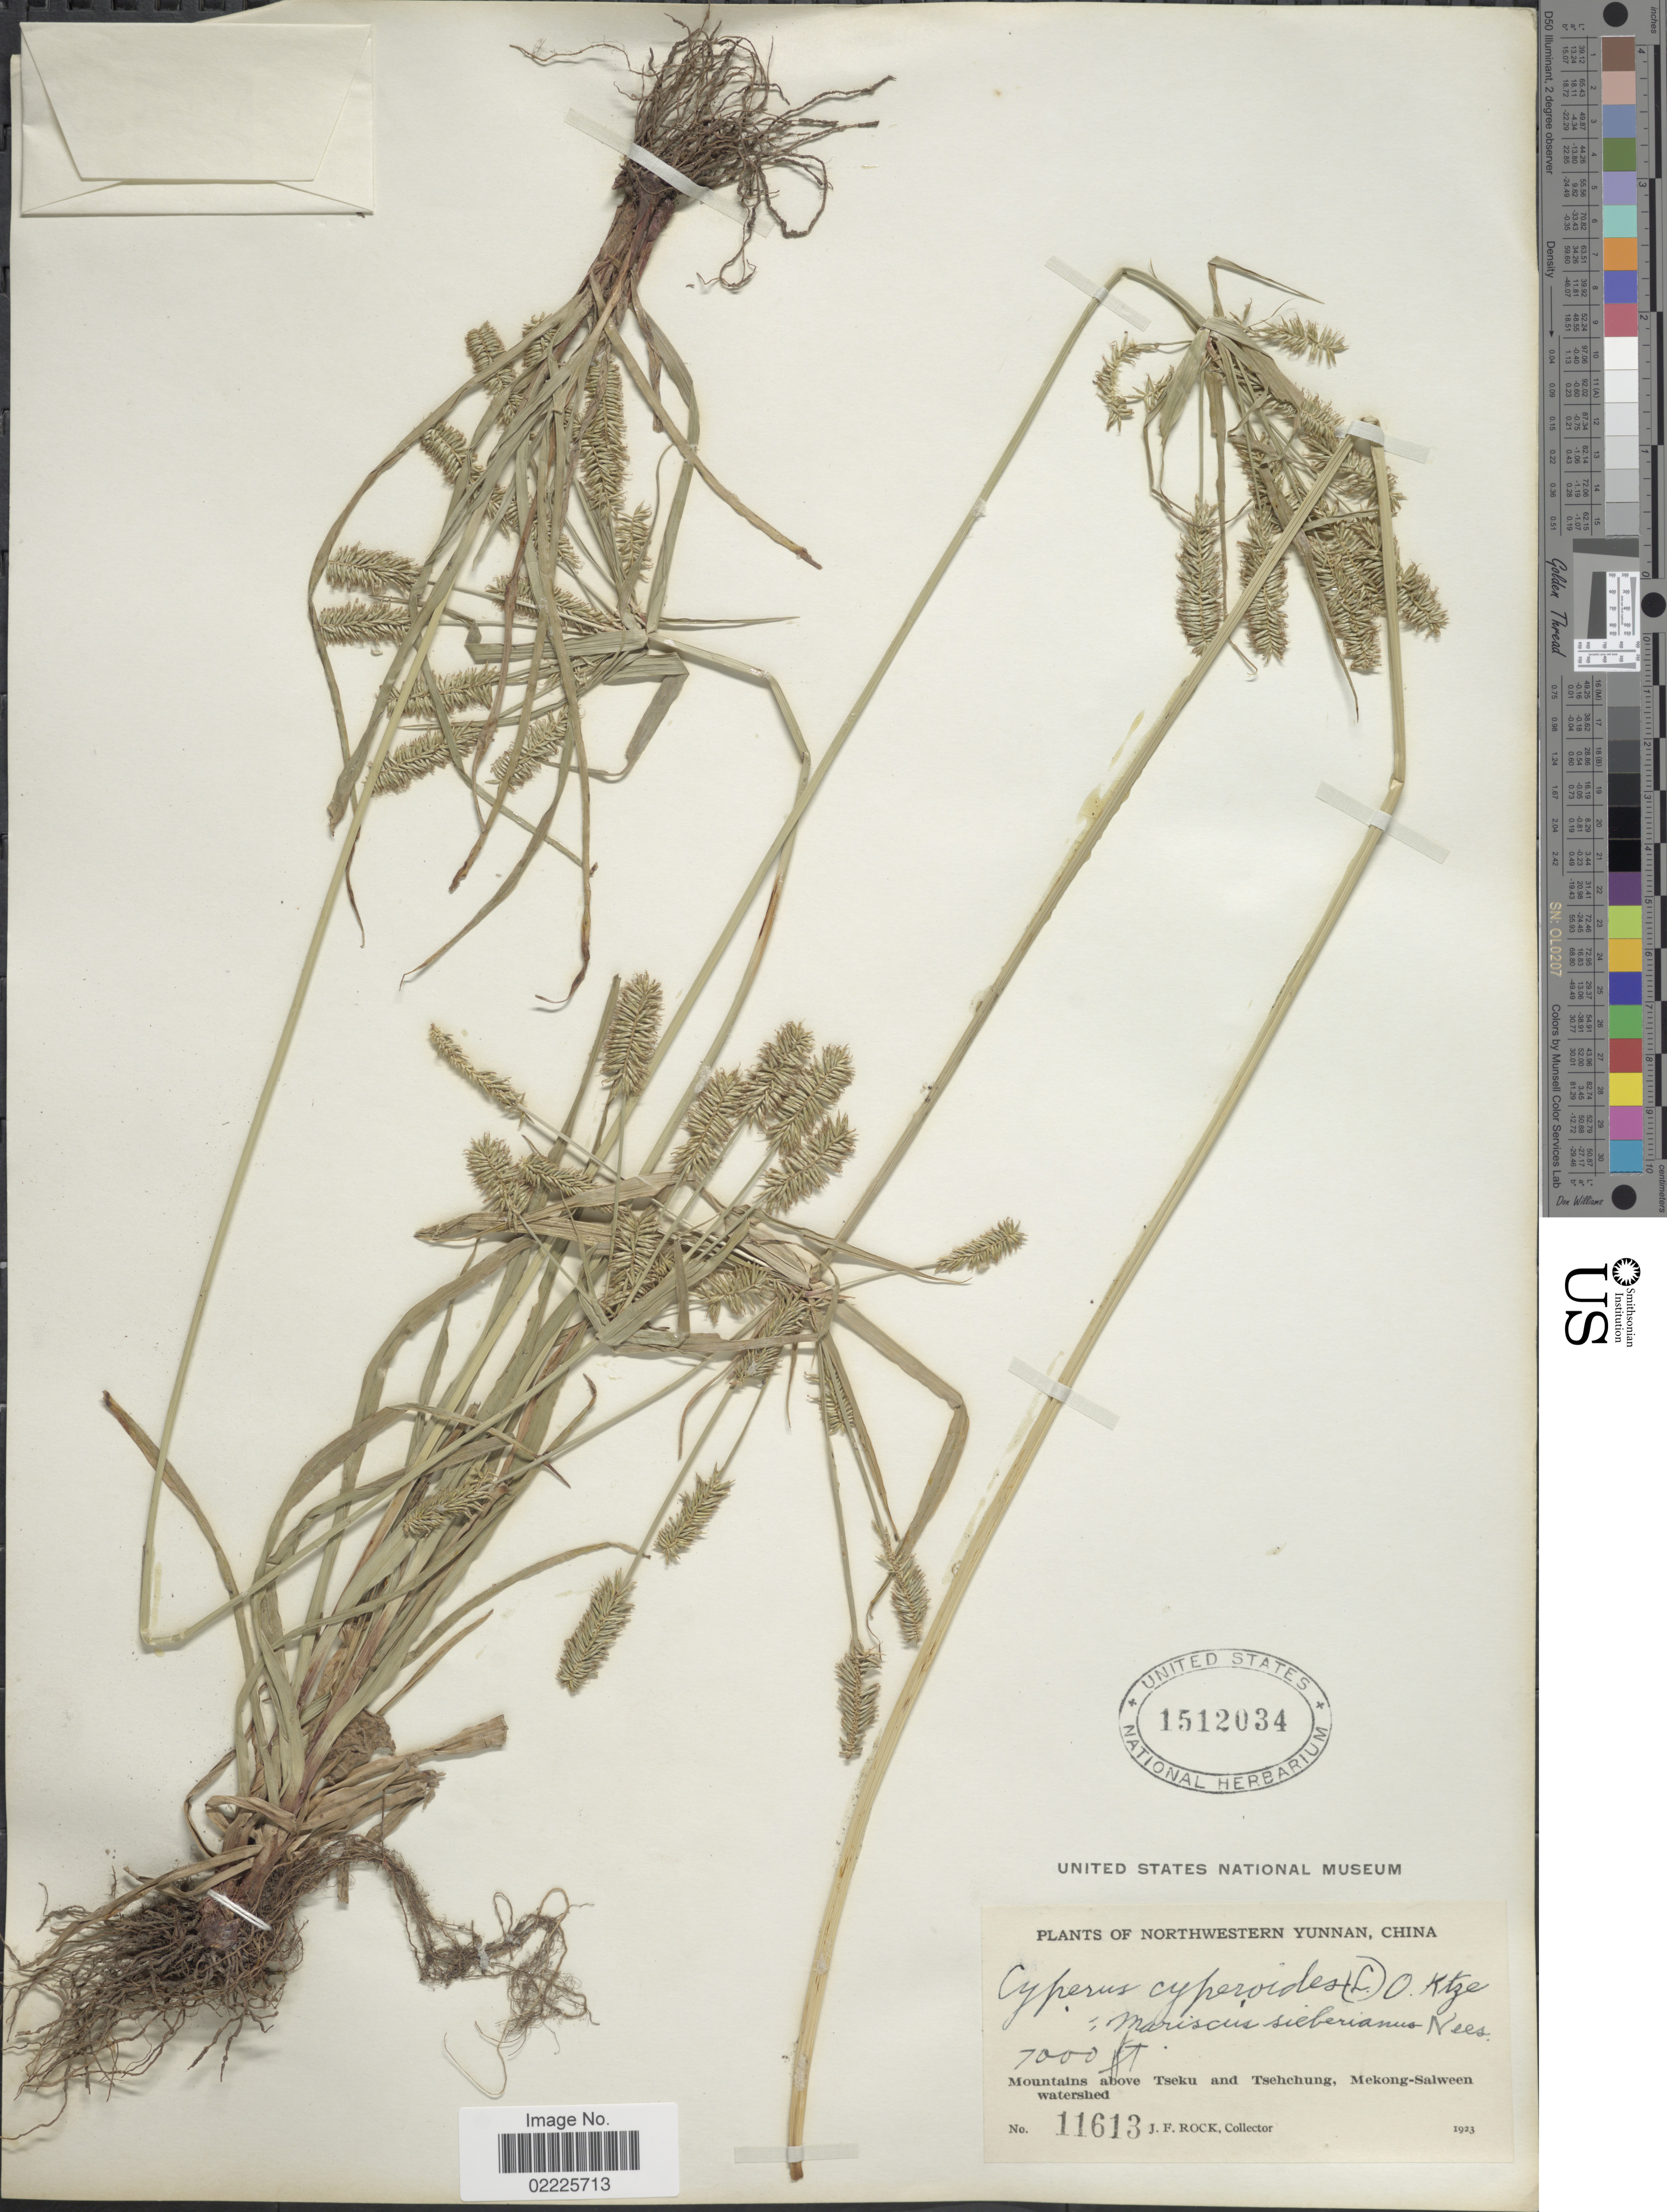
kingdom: Plantae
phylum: Tracheophyta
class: Liliopsida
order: Poales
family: Cyperaceae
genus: Cyperus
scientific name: Cyperus cyperoides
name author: (L.) Kuntze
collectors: J. Rock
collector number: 11613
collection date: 1923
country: China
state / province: Yunnan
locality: Northwestern Yunnan, Mountains above Tseku and Tsehchung, Mekong-Salween watershed.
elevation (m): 2134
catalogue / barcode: US 1512034